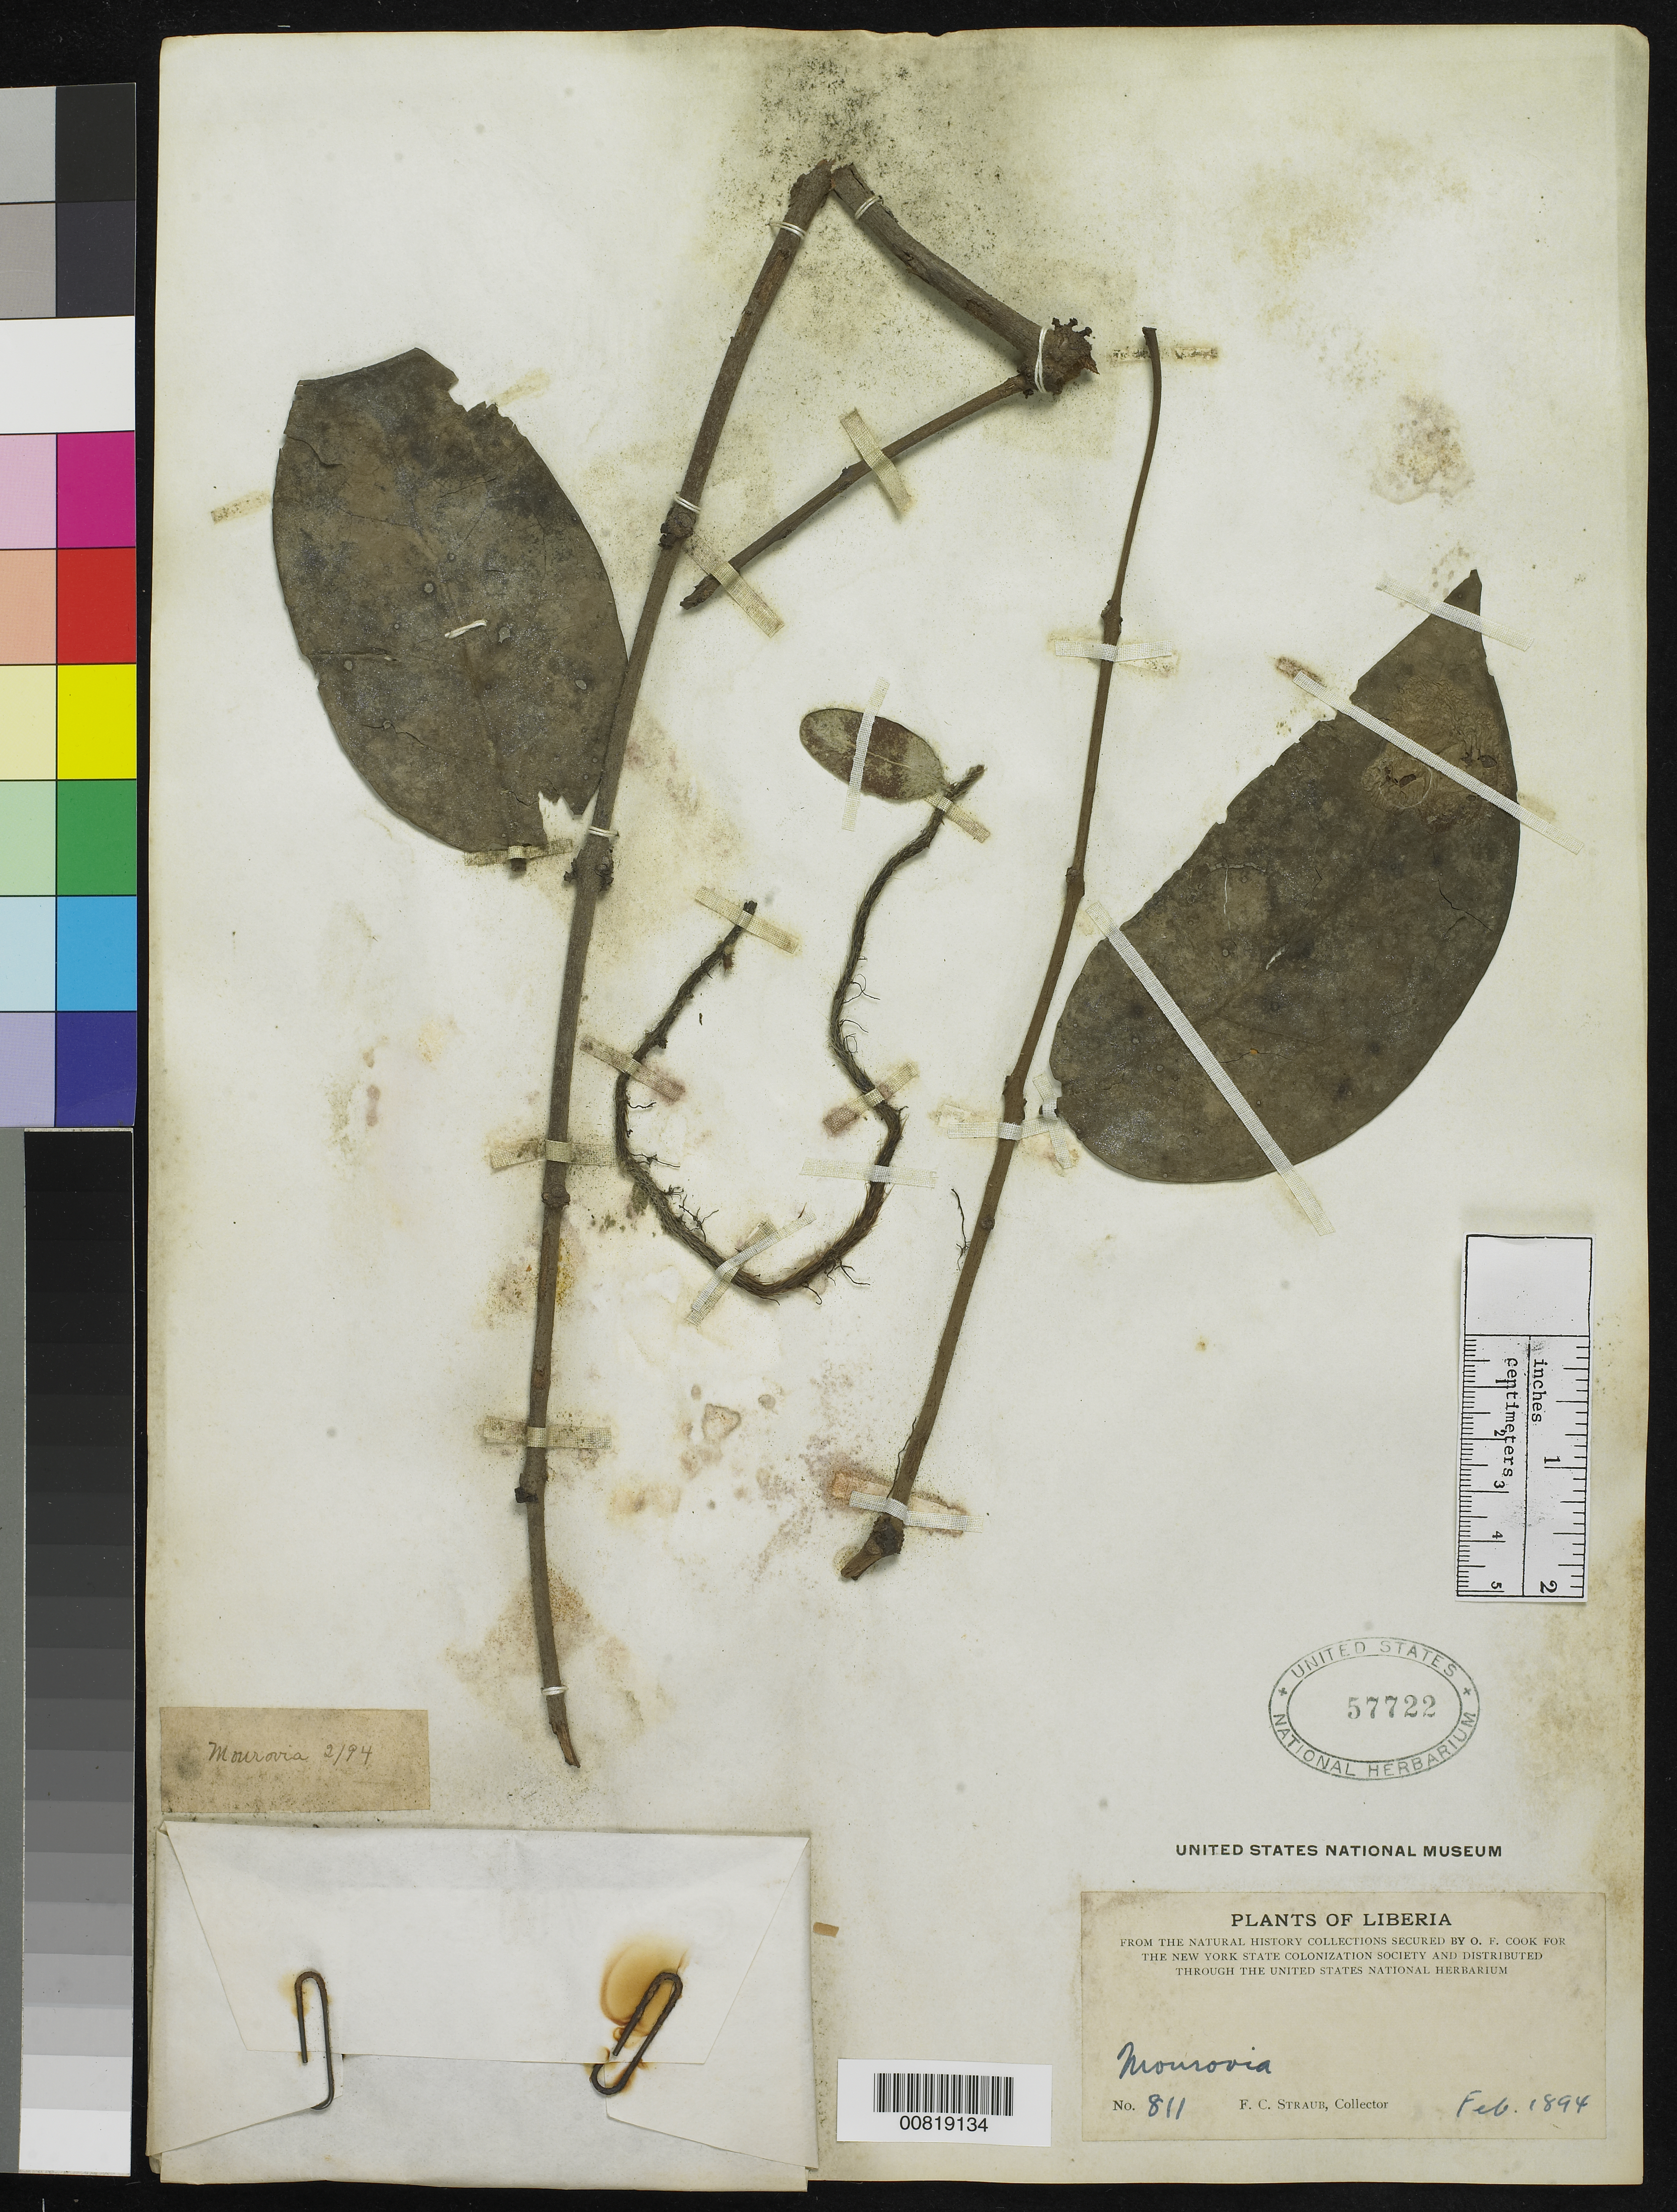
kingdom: Plantae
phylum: Tracheophyta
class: Magnoliopsida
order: Lamiales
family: Acanthaceae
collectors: F. Straub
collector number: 811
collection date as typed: Feb 1894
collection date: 1894-02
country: Liberia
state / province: Montserrado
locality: Monrovia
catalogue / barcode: US 57722